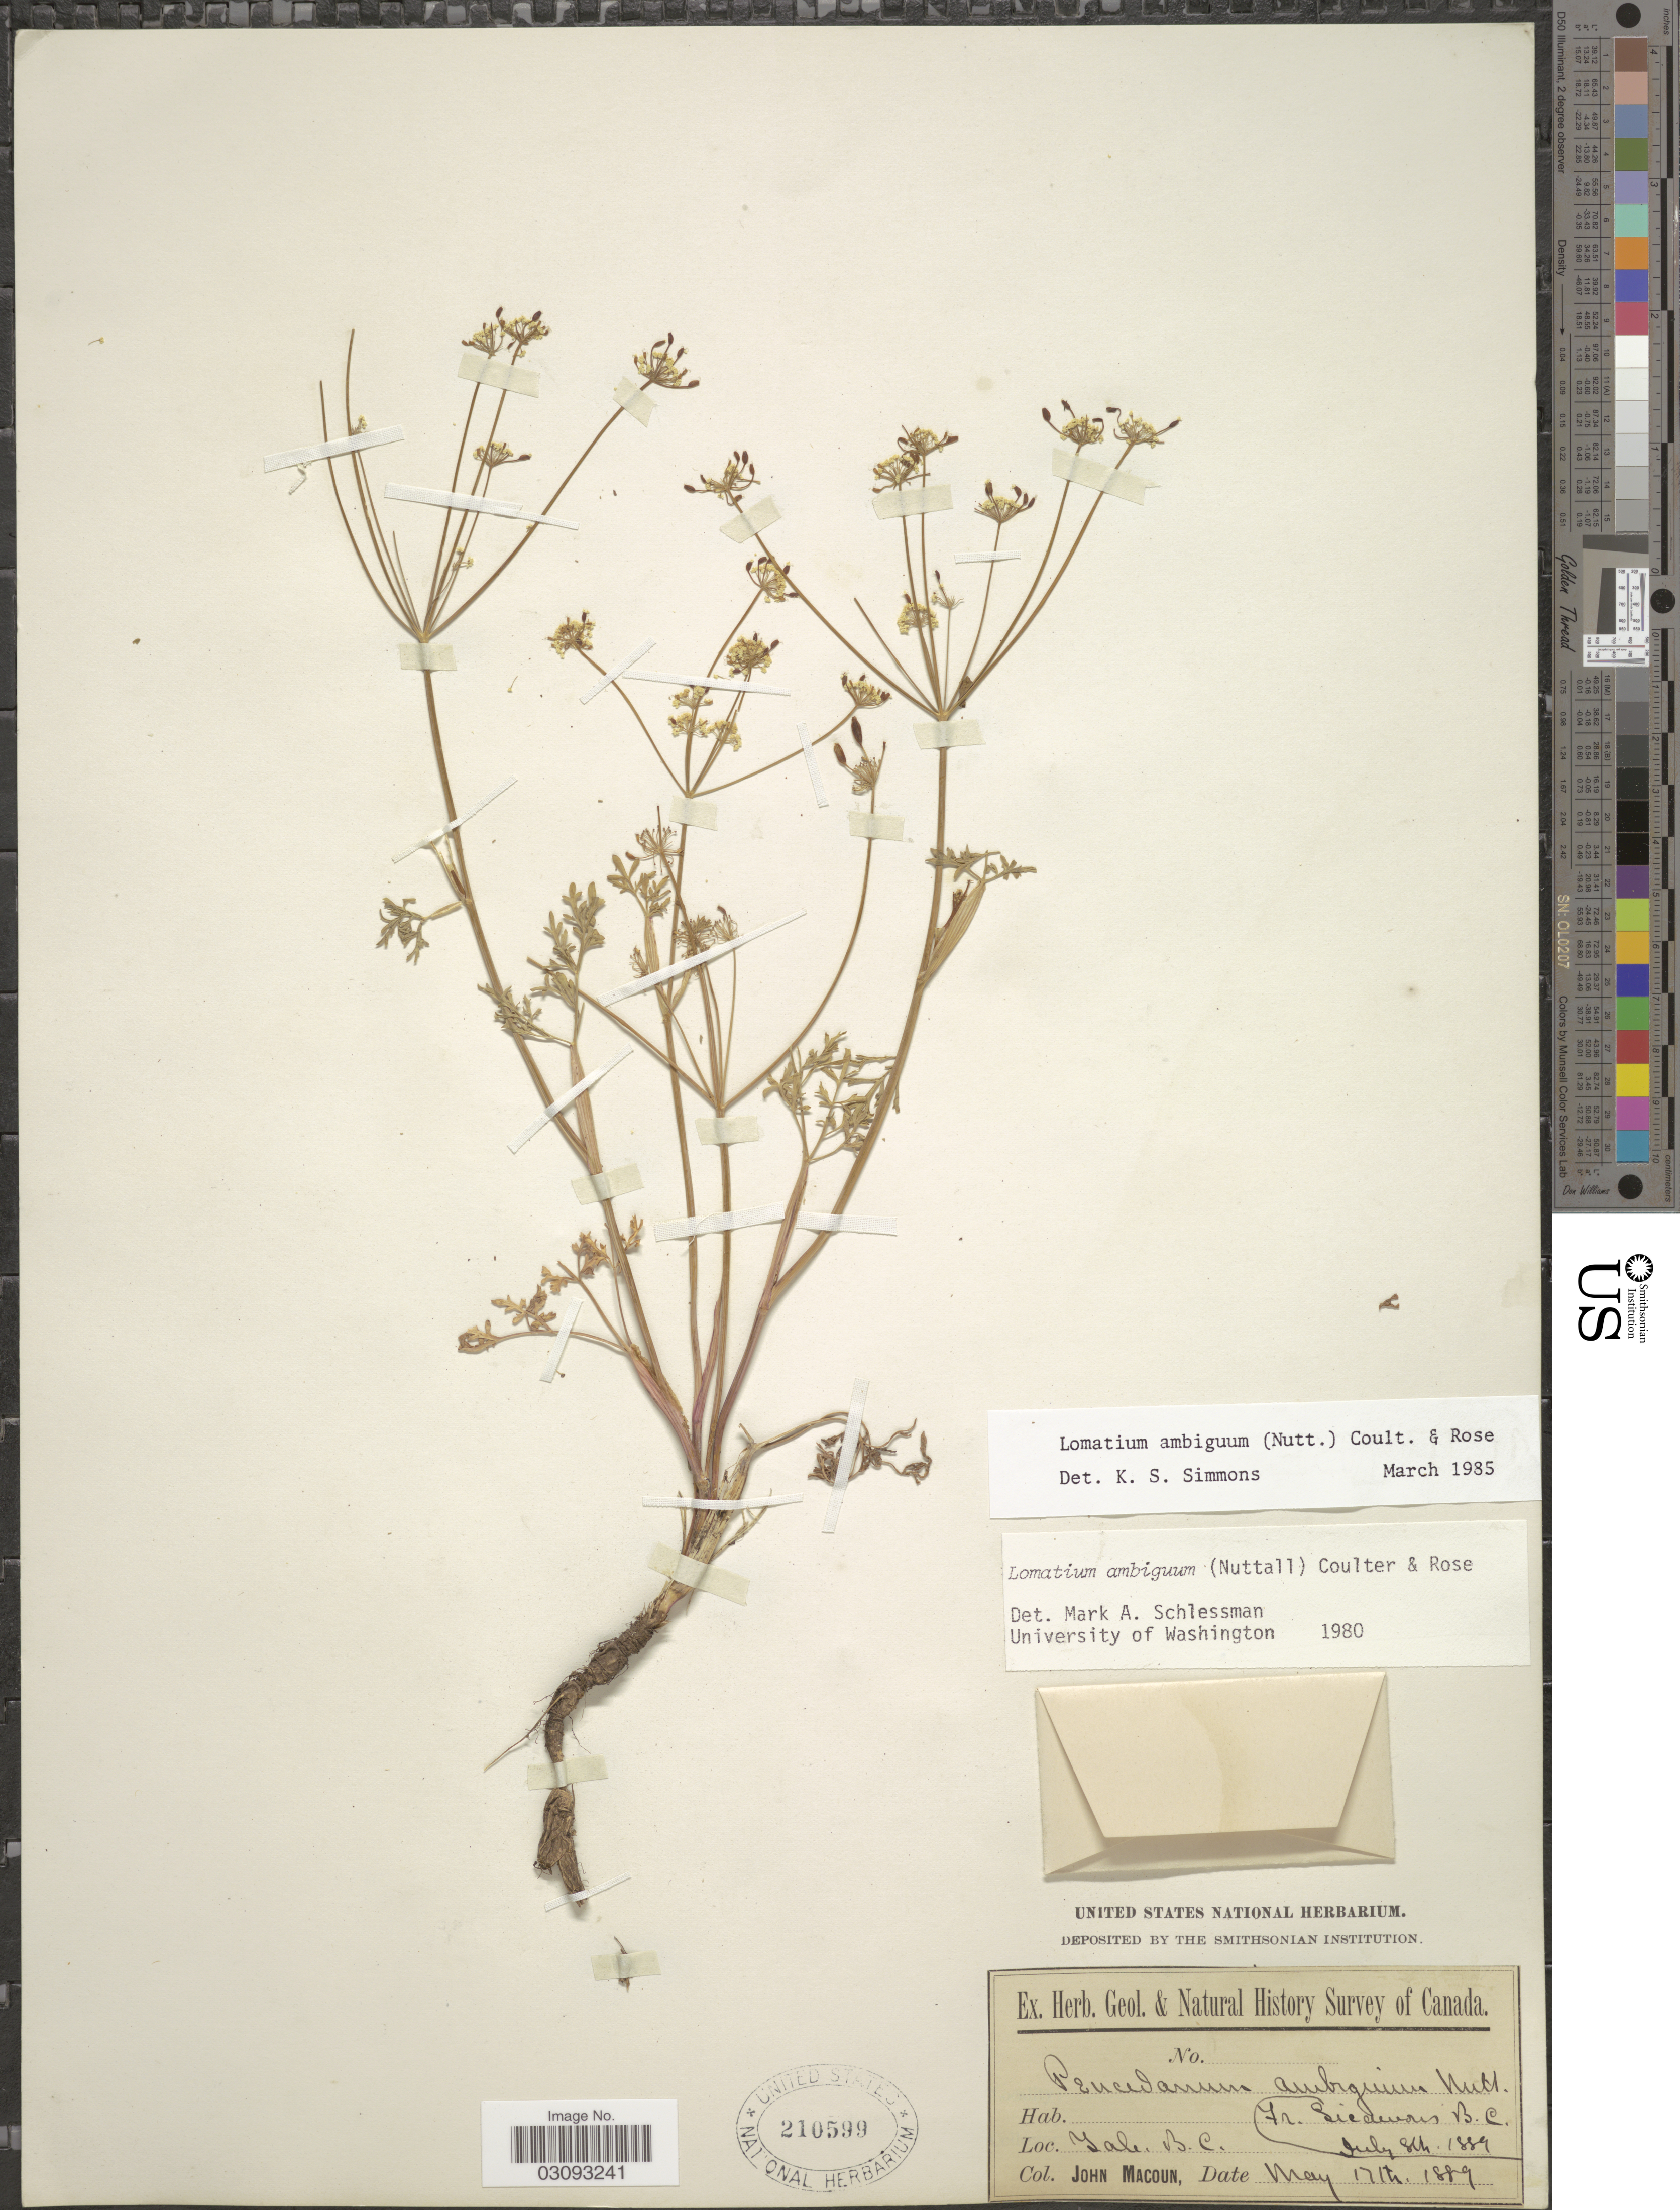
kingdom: Plantae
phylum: Tracheophyta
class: Magnoliopsida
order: Apiales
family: Apiaceae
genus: Lomatium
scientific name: Lomatium ambiguum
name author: (Nutt.) Coult. & Rose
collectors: J. Macoun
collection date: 1889-05-17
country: Canada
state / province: British Columbia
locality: Yale, B.C.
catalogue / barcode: US 210599